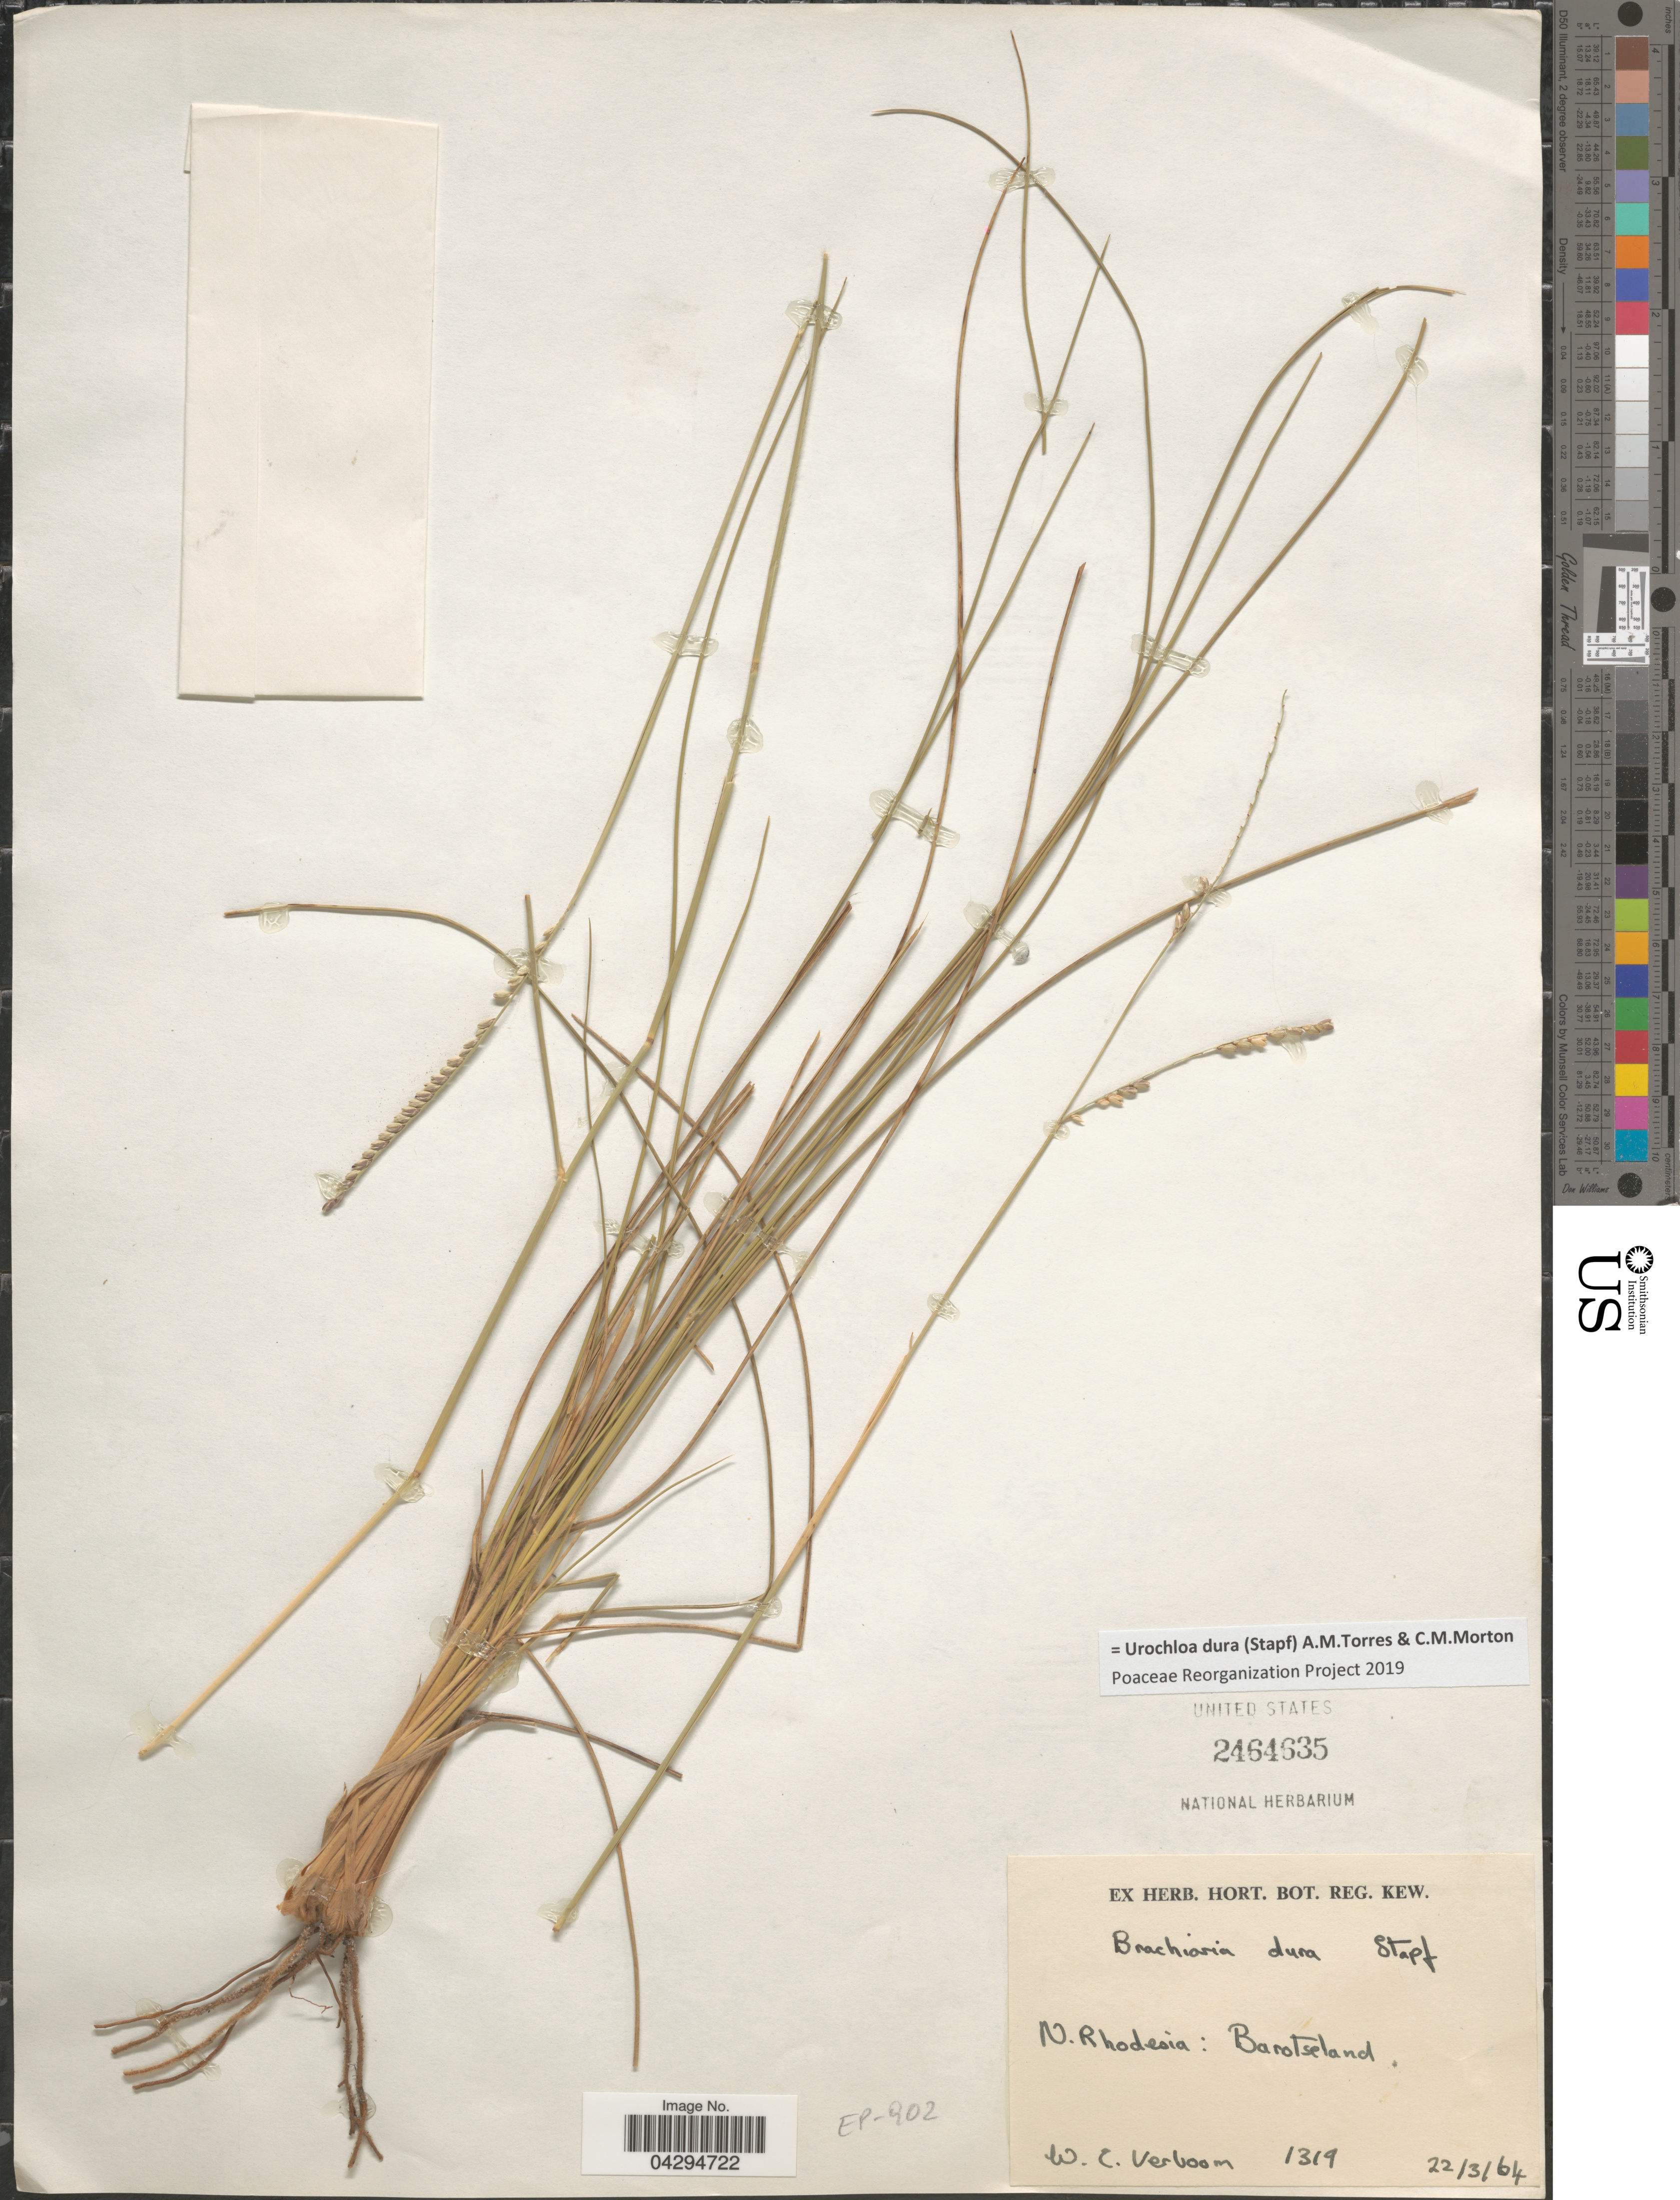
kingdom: Plantae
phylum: Tracheophyta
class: Liliopsida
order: Poales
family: Poaceae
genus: Urochloa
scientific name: Urochloa dura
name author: (Stapf) A.M. Torres & C.M. Morton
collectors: W. Verboom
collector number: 1319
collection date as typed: Transcribed d/m/y: 22/3/64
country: Zambia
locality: N. Rhodesia: Barotseland.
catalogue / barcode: US 2464635